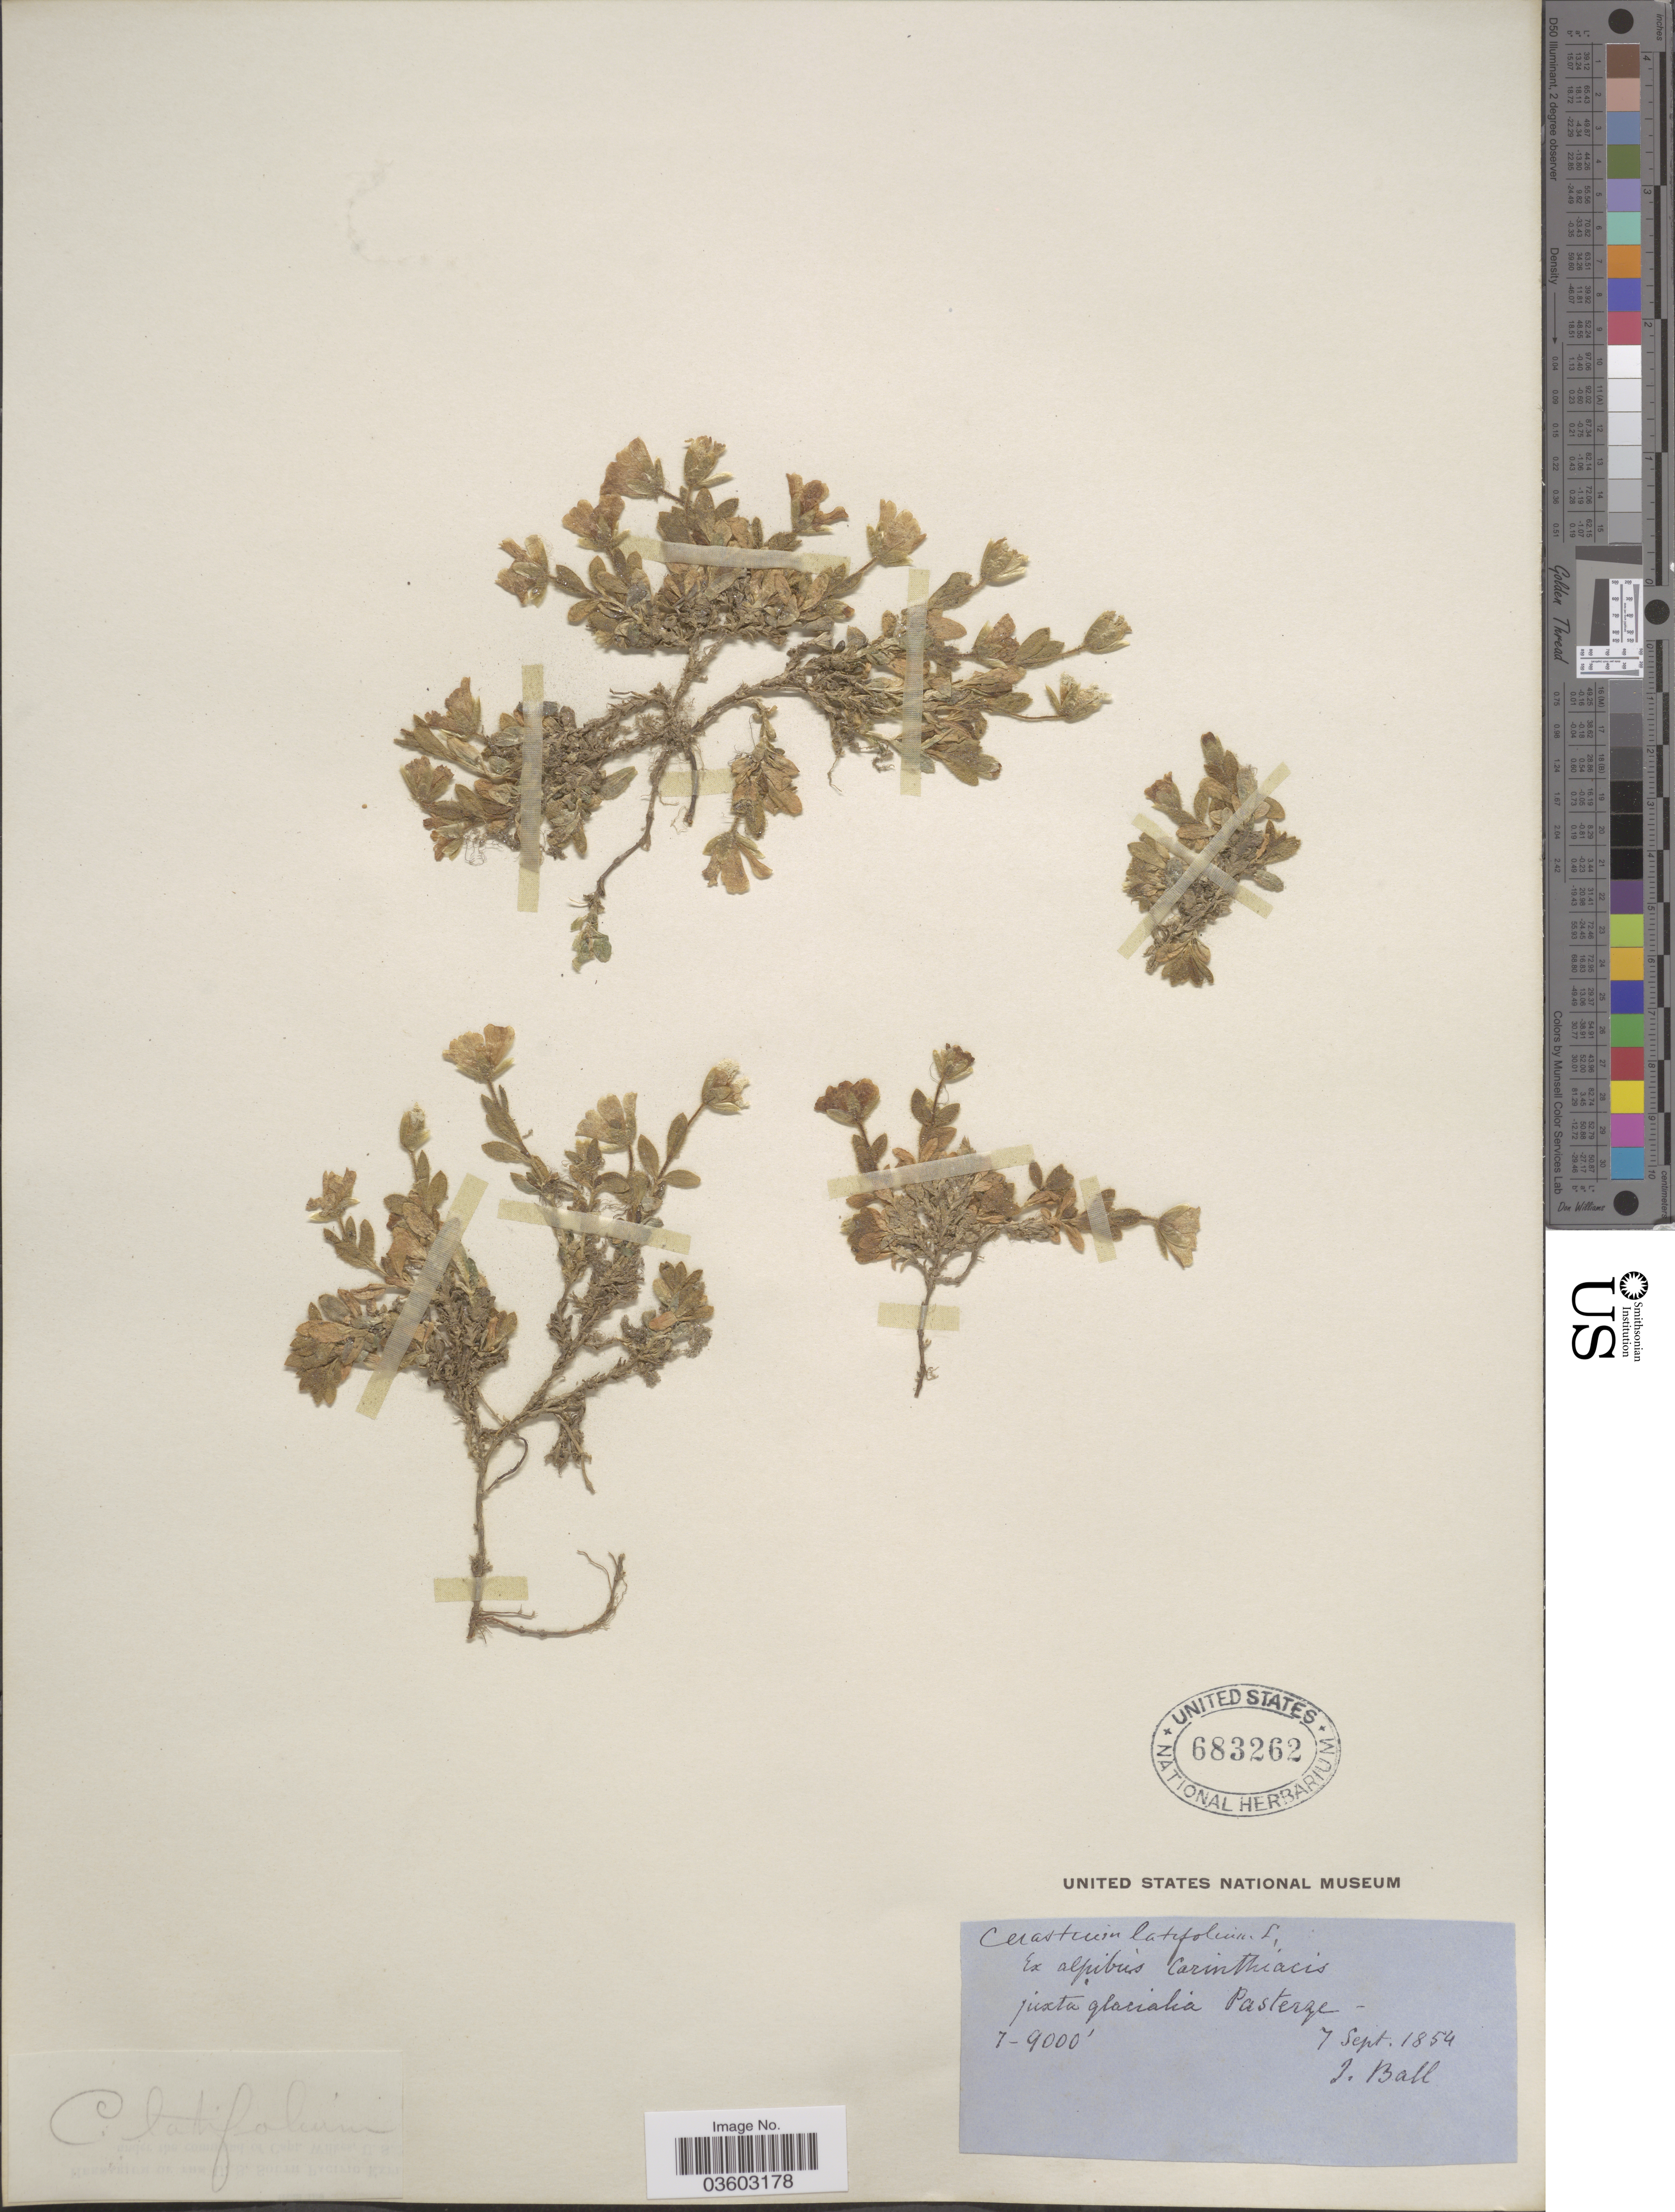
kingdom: Plantae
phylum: Tracheophyta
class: Magnoliopsida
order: Caryophyllales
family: Caryophyllaceae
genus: Cerastium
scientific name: Cerastium latifolium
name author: L.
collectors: J. Ball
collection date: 1854-09-07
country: Austria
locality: Ex alpibus carinthiacis juxta glacialia Pasterze.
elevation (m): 2134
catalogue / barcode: US 683262